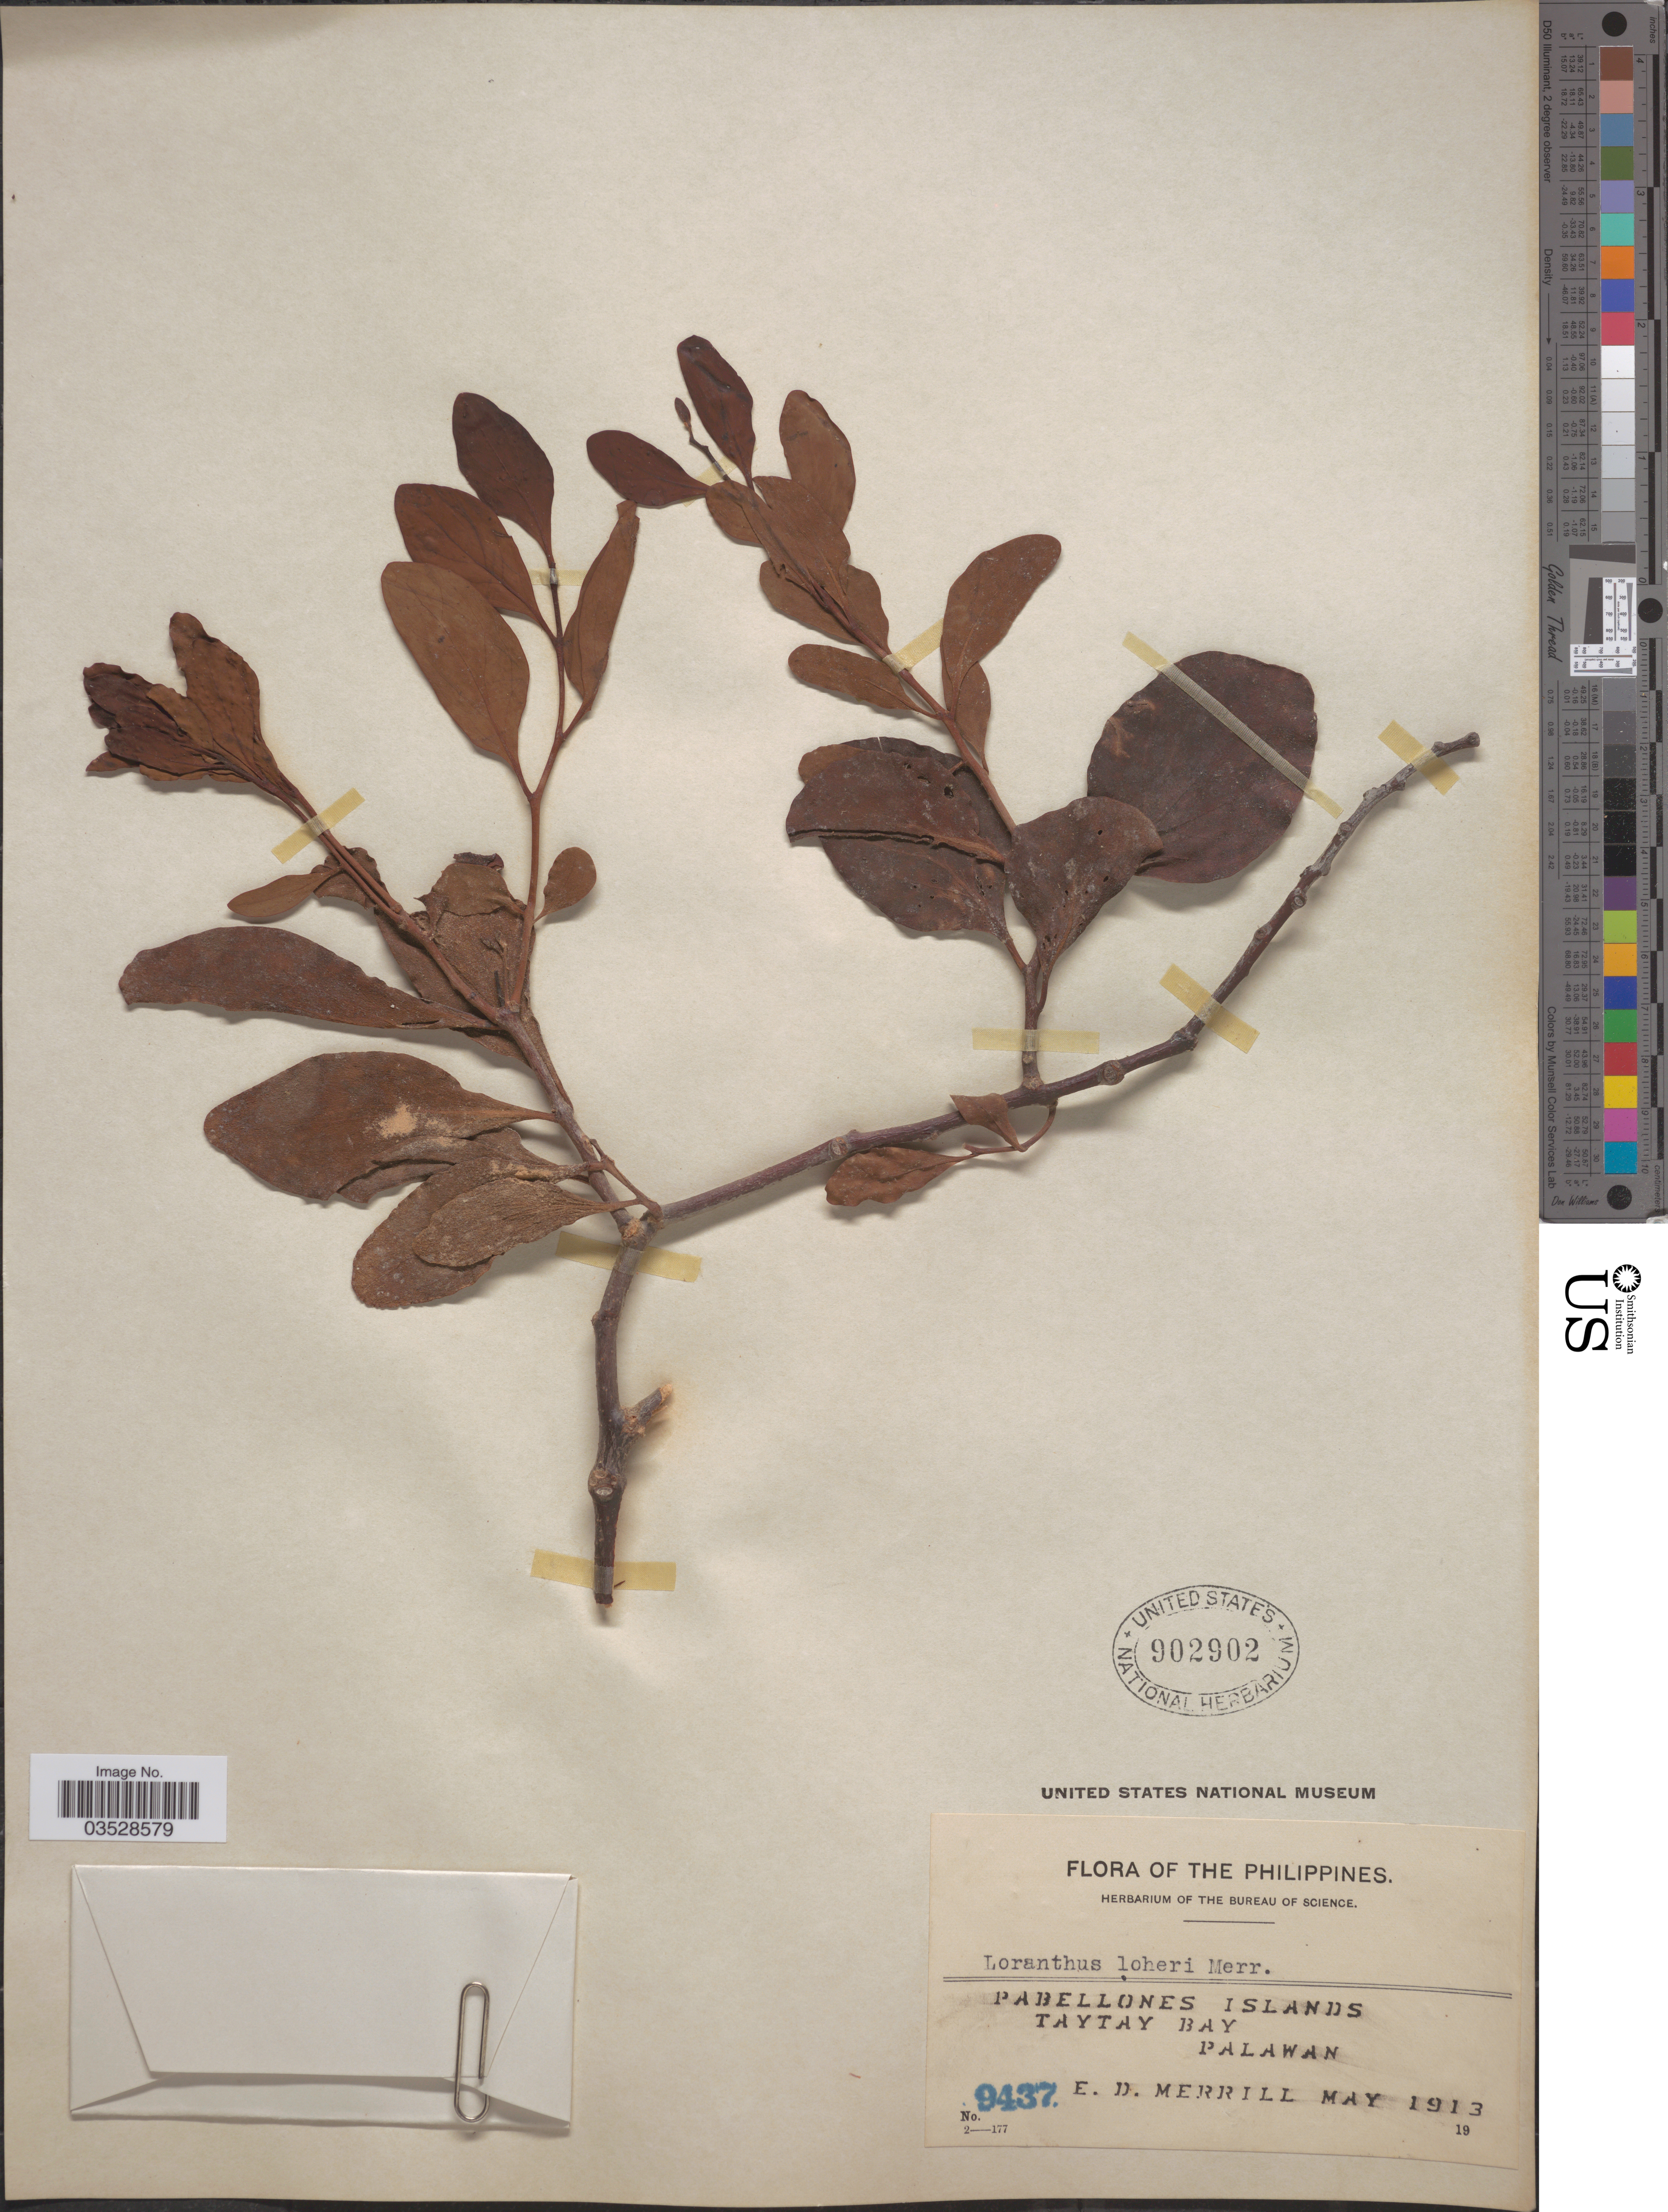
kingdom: Plantae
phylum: Tracheophyta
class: Magnoliopsida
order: Santalales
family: Loranthaceae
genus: Loranthus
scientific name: Loranthus loheri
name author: Merr.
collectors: E. D. Merrill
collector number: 9437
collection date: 1913-05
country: Philippines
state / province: Mimaropa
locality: Pabellones Islands. Taytay Bay. Palawan.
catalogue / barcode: US 902902